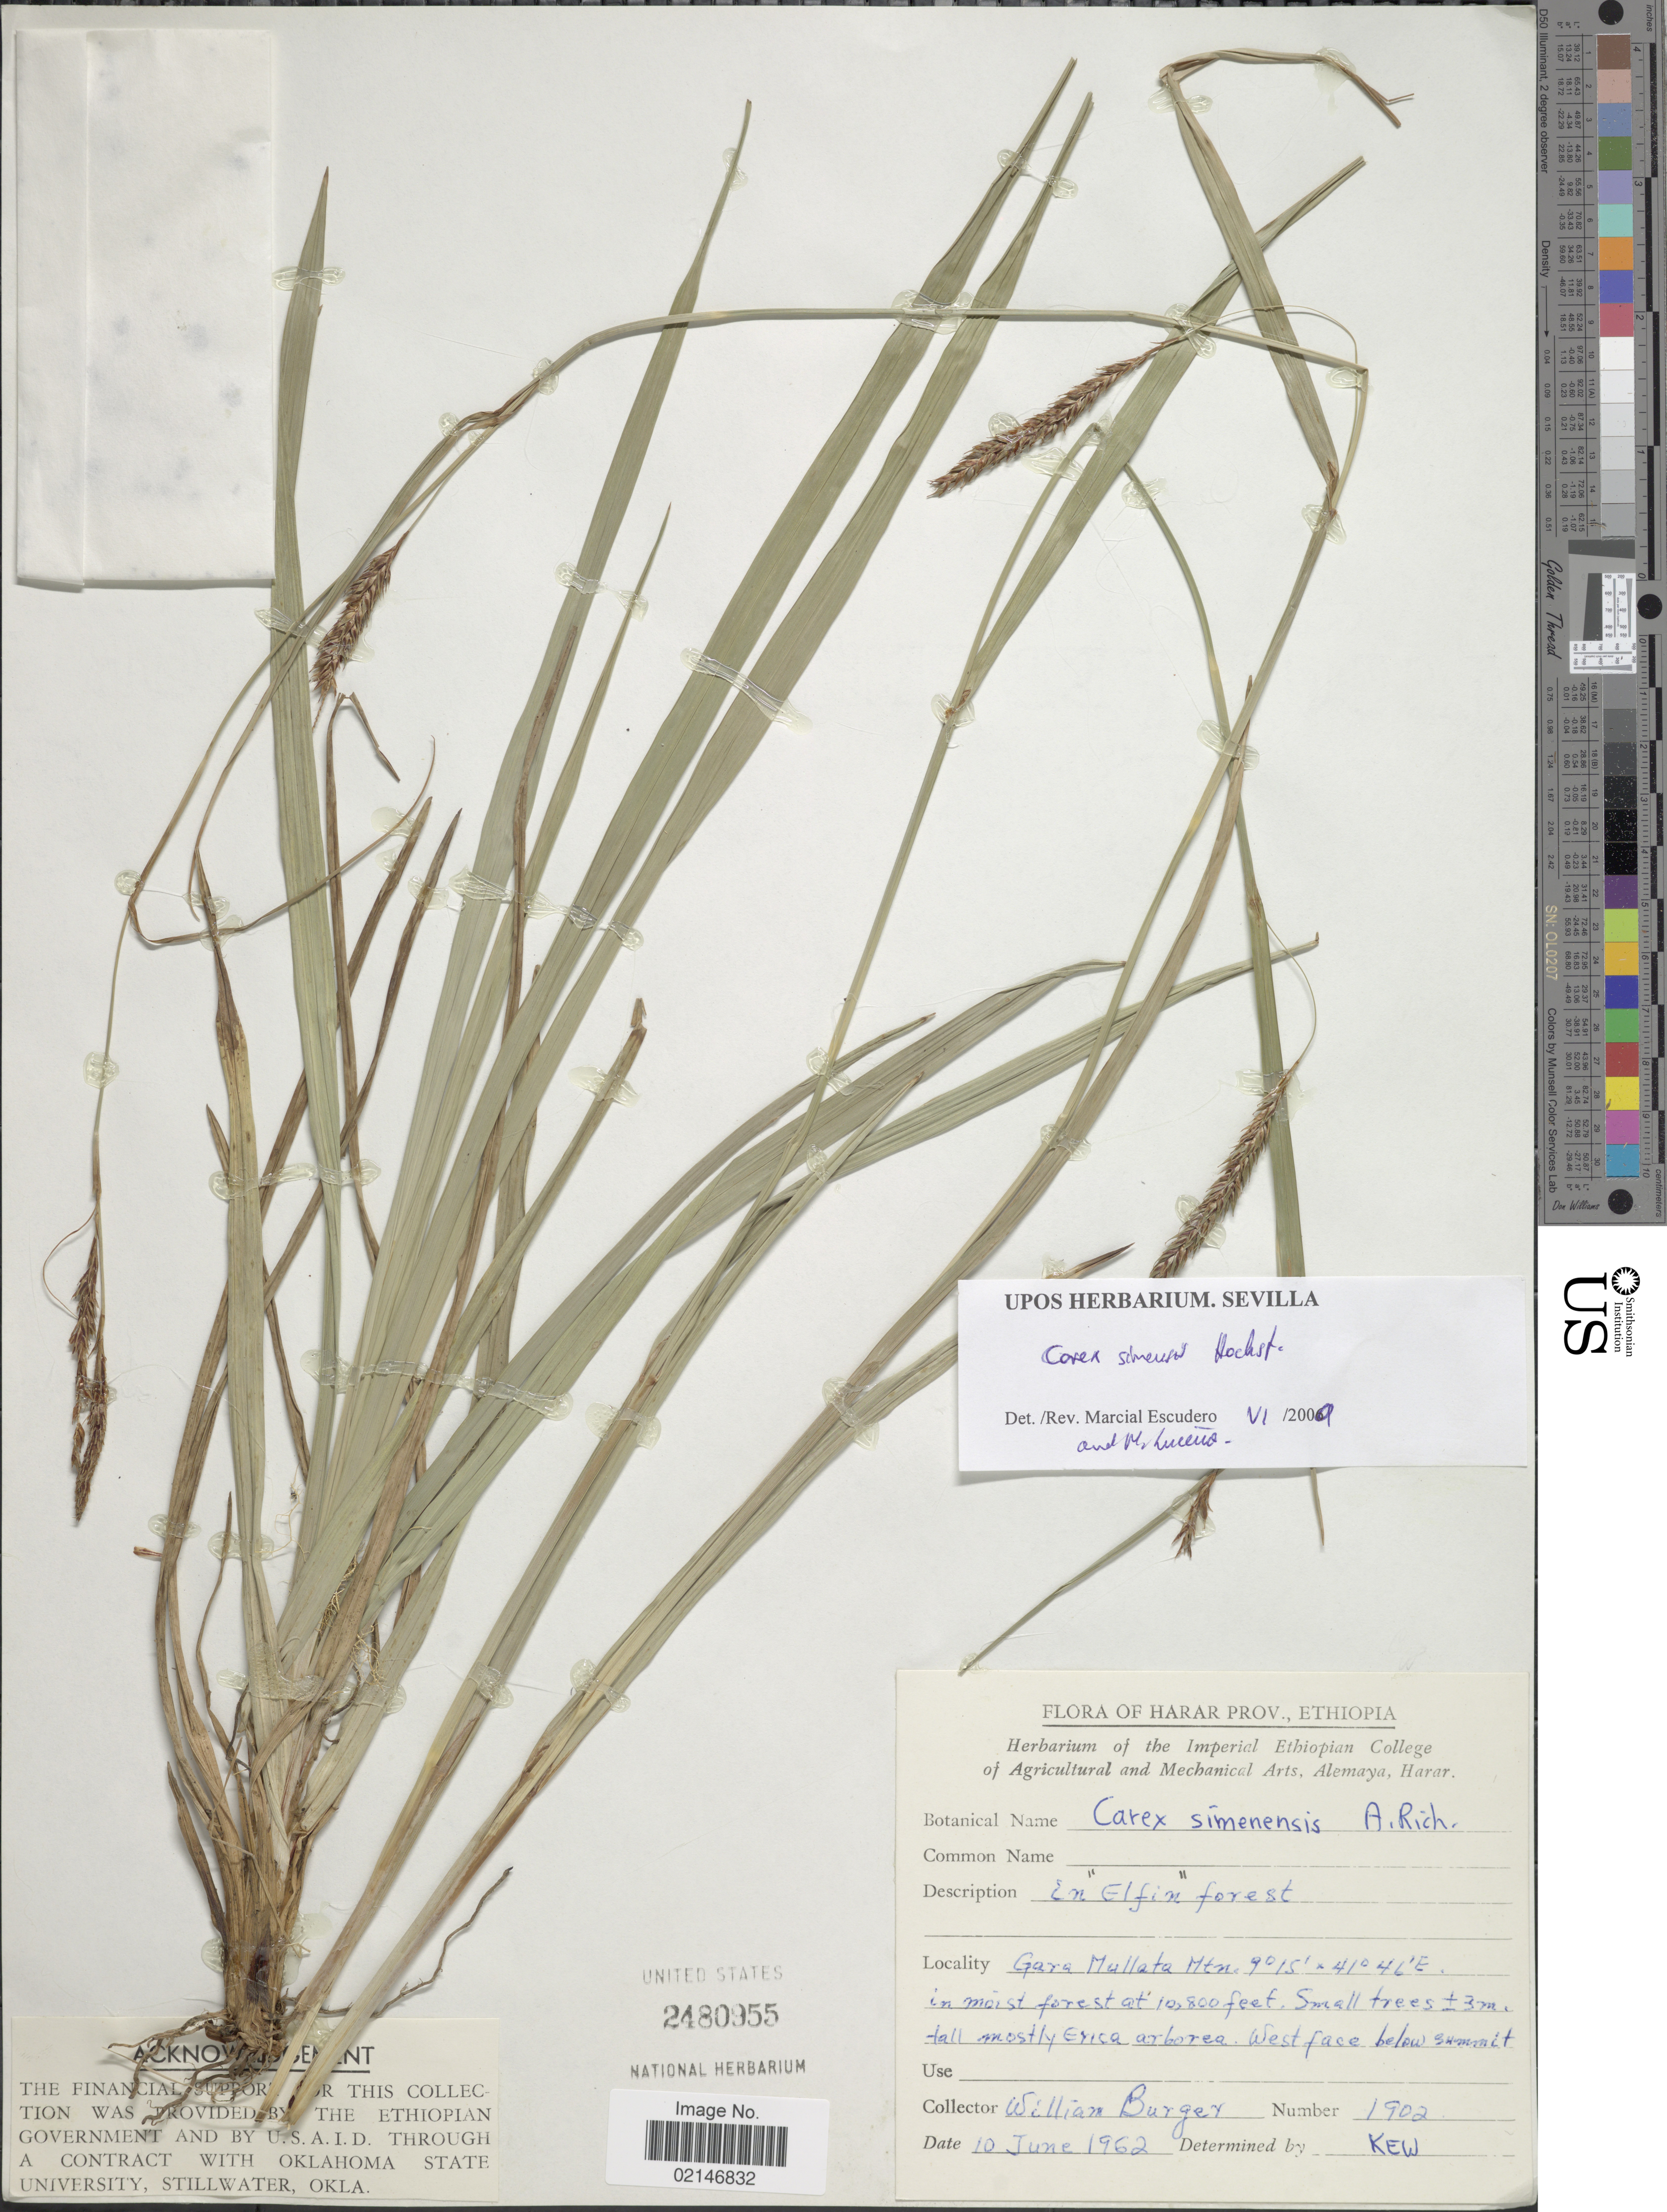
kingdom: Plantae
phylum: Tracheophyta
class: Liliopsida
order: Poales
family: Cyperaceae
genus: Carex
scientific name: Carex simensis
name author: Hochst. ex A. Rich.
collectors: W. Burger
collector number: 1902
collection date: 1962-06-10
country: Ethiopia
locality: Harar Prov.: Gara Mullata Mtn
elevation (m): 3292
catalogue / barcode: US 2480955